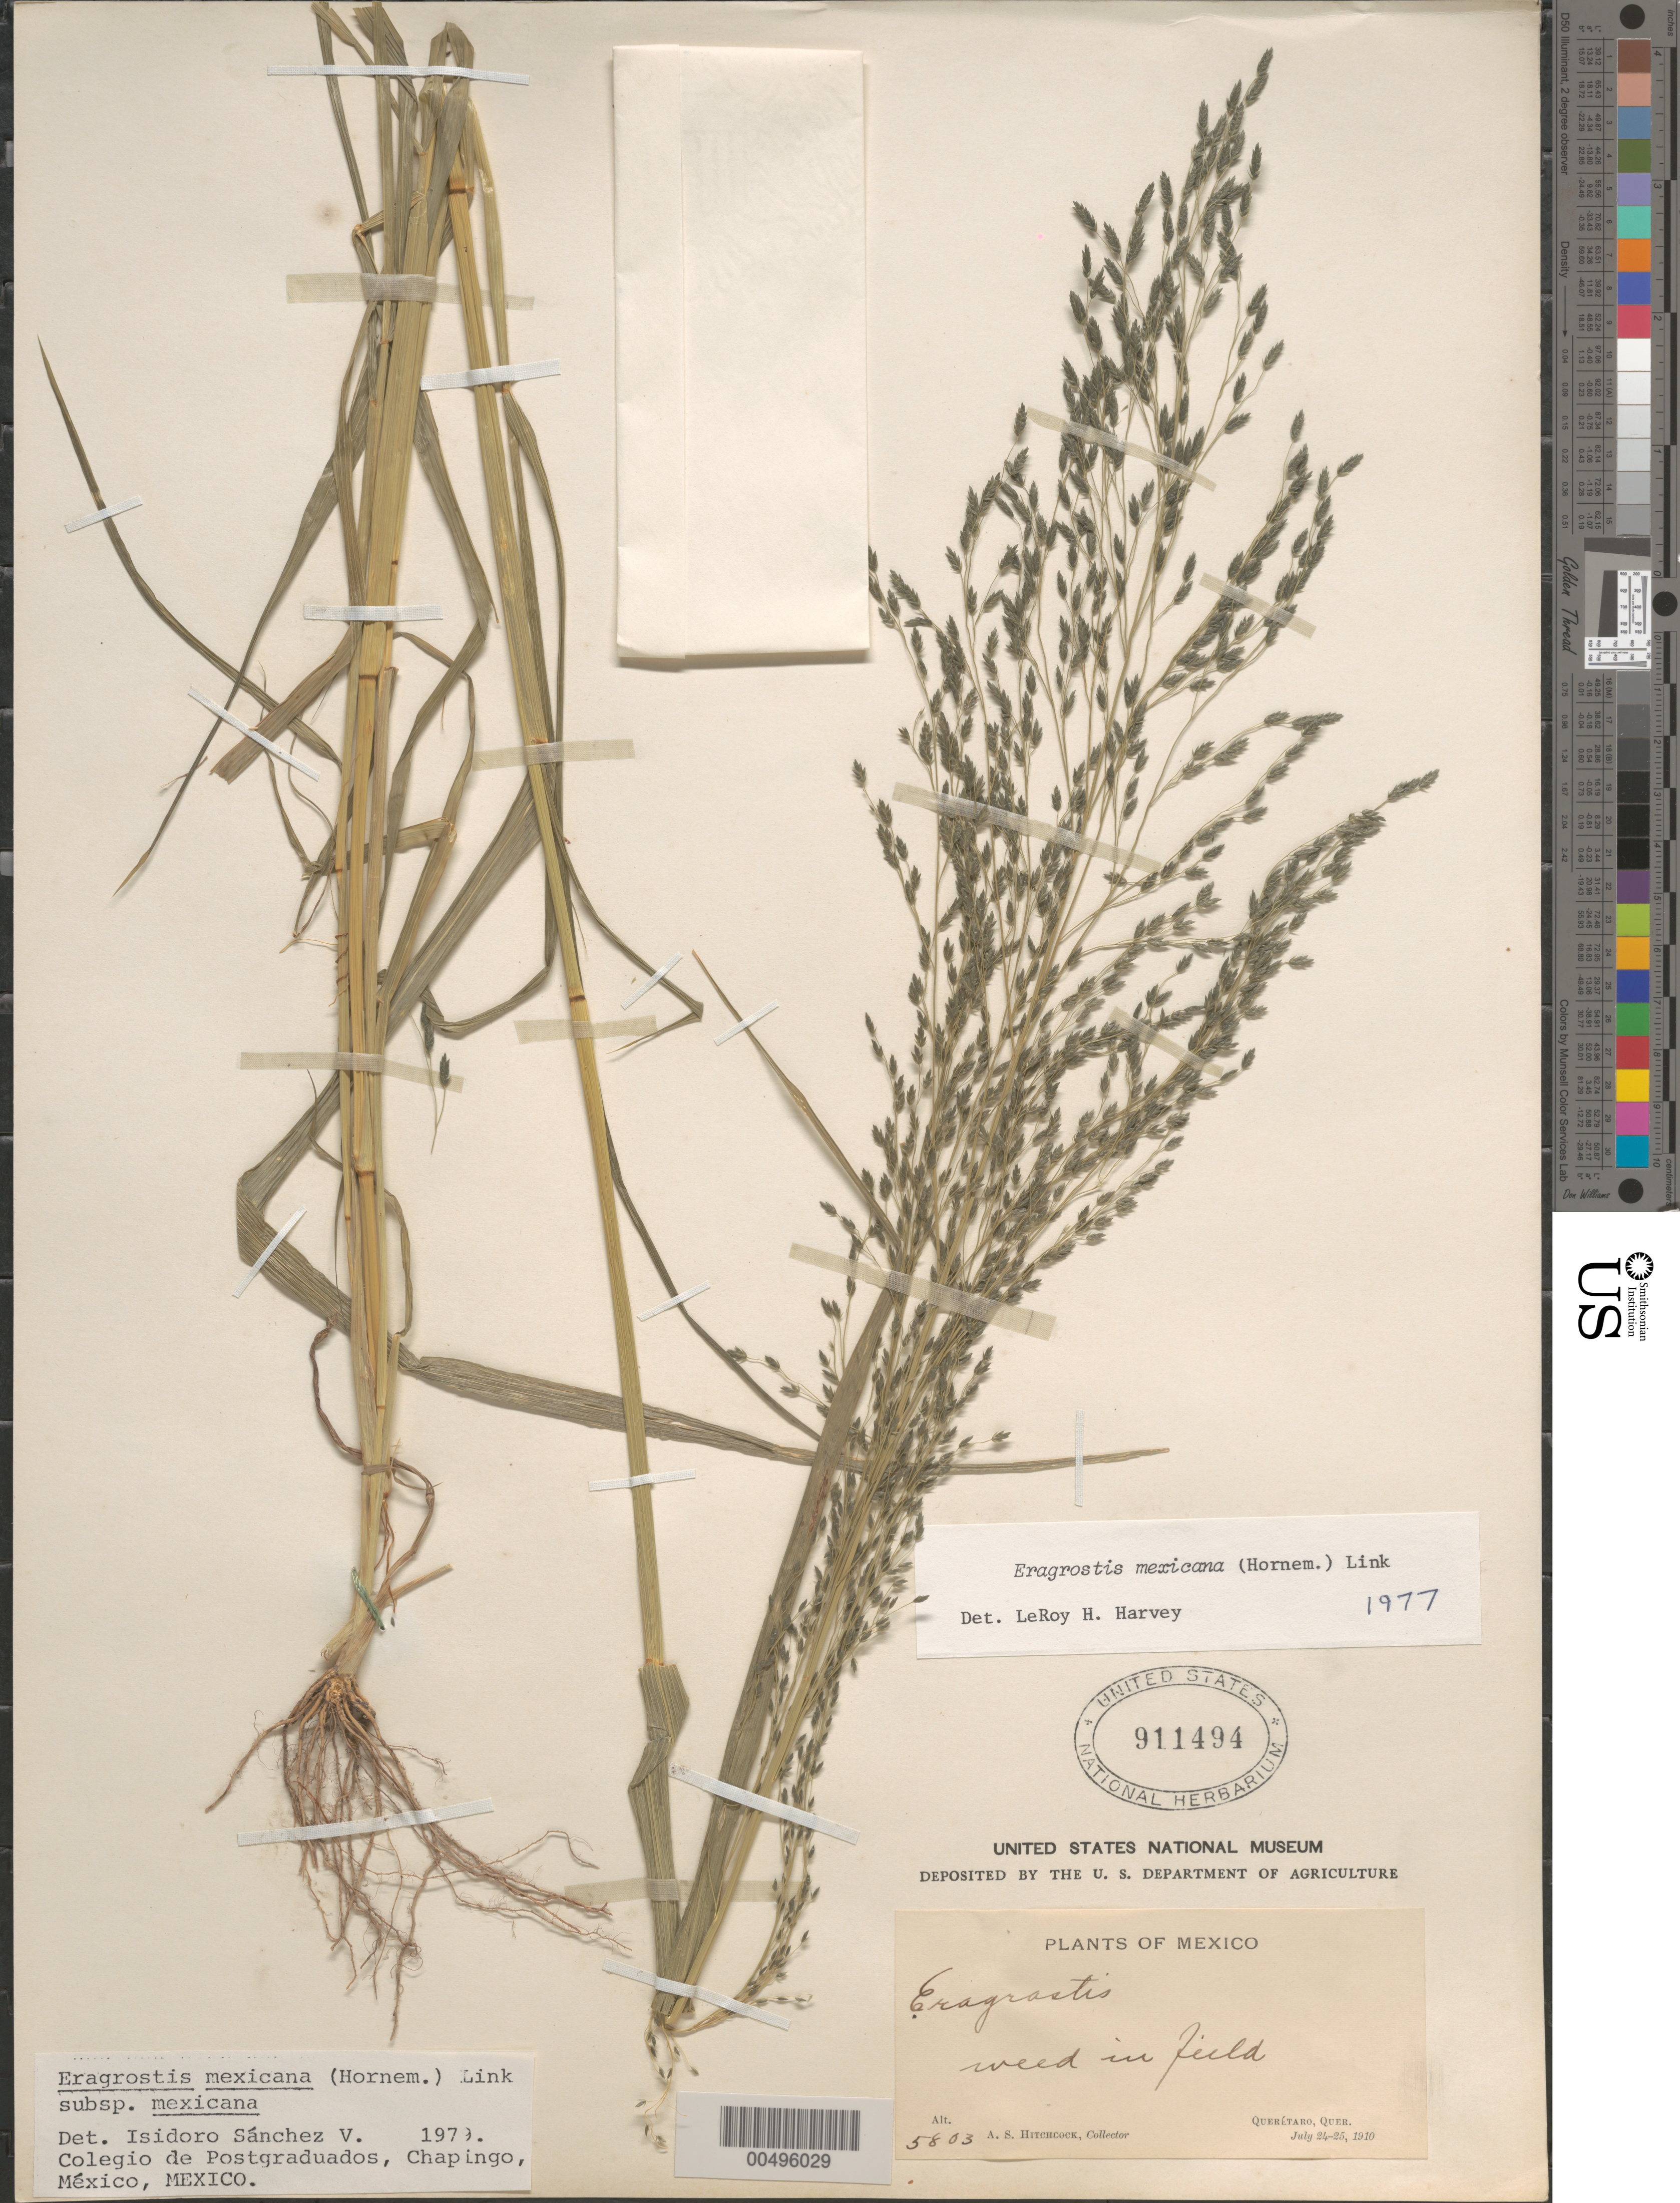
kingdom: Plantae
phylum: Tracheophyta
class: Liliopsida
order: Poales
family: Poaceae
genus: Eragrostis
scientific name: Eragrostis mexicana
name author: (Hornem.) Link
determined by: Sánchez Vega, I. M.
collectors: A. S. Hitchcock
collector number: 5803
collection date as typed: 24 Jul 1910 to 25 Jul 1910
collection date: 1910-07-24/1910-07-25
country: Mexico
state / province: Querétaro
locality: Querétaro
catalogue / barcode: US 911494